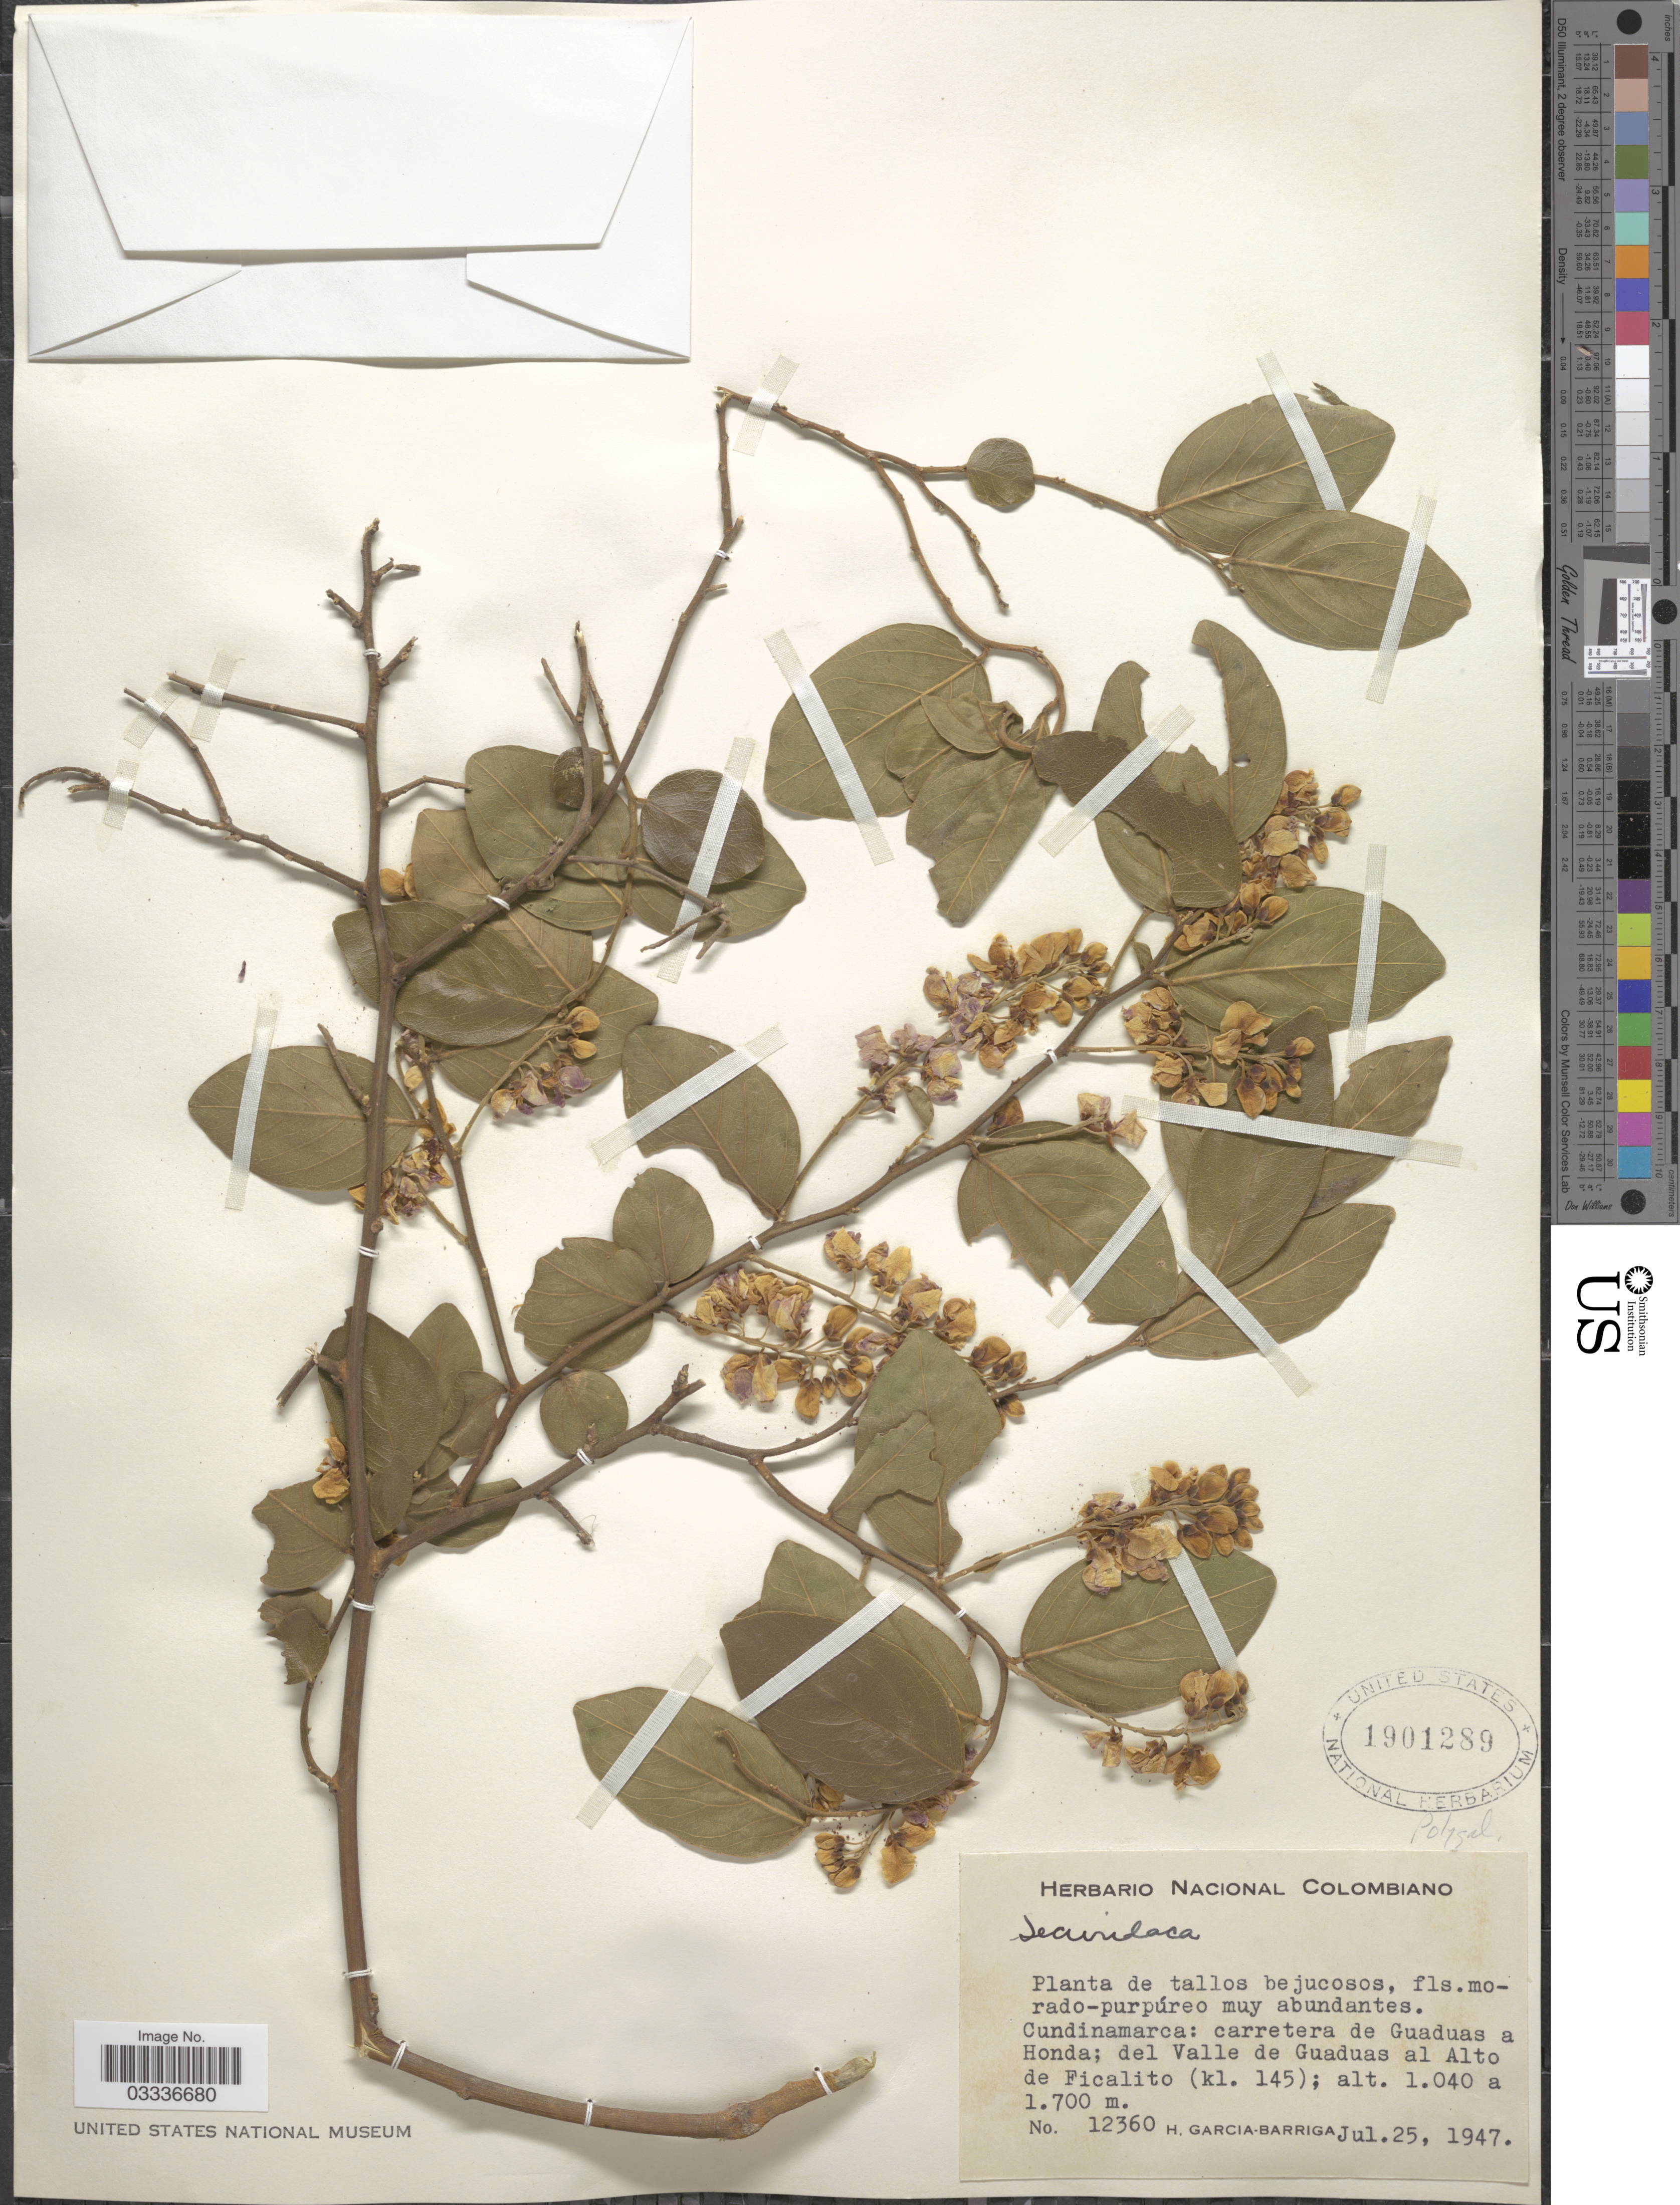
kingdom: Plantae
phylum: Tracheophyta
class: Magnoliopsida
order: Fabales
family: Polygalaceae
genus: Securidaca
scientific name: Securidaca sp.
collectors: H. García Barriga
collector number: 12360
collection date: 1947-07-25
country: Colombia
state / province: Cundinamarca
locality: Carretera de Guaduas a Honda; del Valle de Guaduas al Alto de Ficalito (kl. 145).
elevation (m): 1040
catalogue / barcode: US 1901289